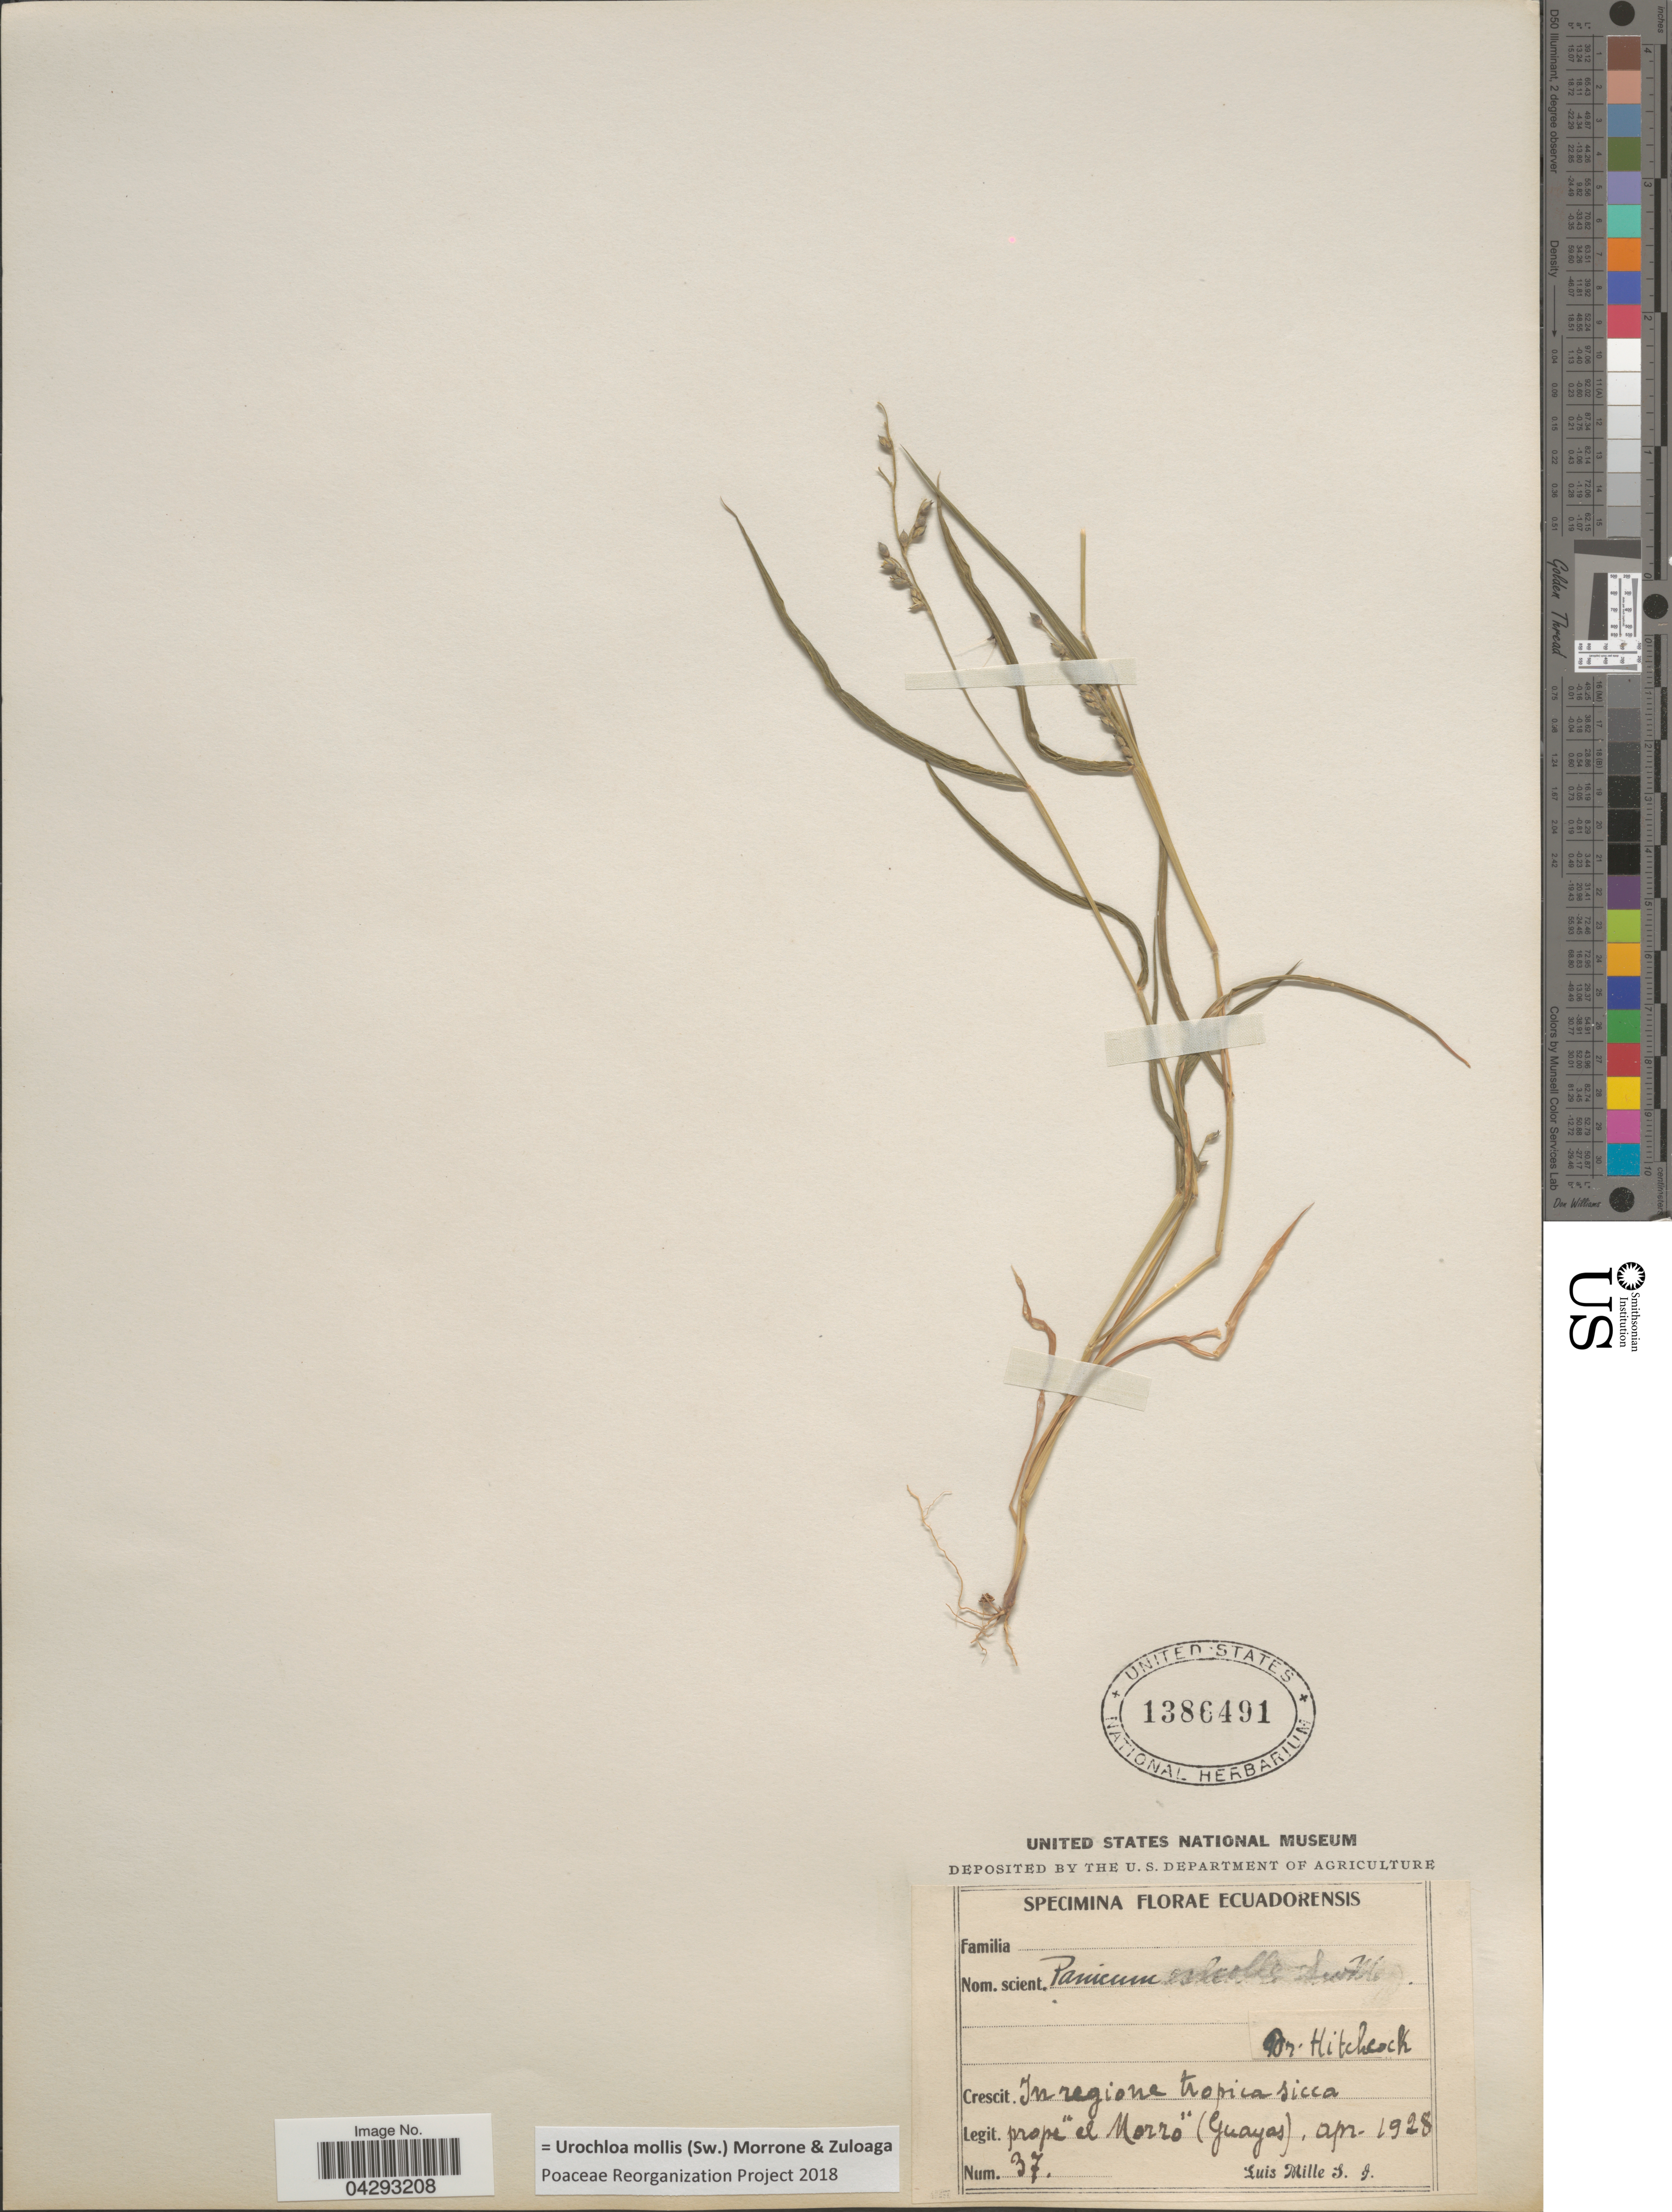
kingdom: Plantae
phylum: Tracheophyta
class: Liliopsida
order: Poales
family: Poaceae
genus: Urochloa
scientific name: Urochloa mollis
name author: (Sw.) Morrone & Zuloaga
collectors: L. Mille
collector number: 37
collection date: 1928-04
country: Ecuador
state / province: Guayas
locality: In regione tropica sicca prope "el Morro" (Guayas).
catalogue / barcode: US 1386491